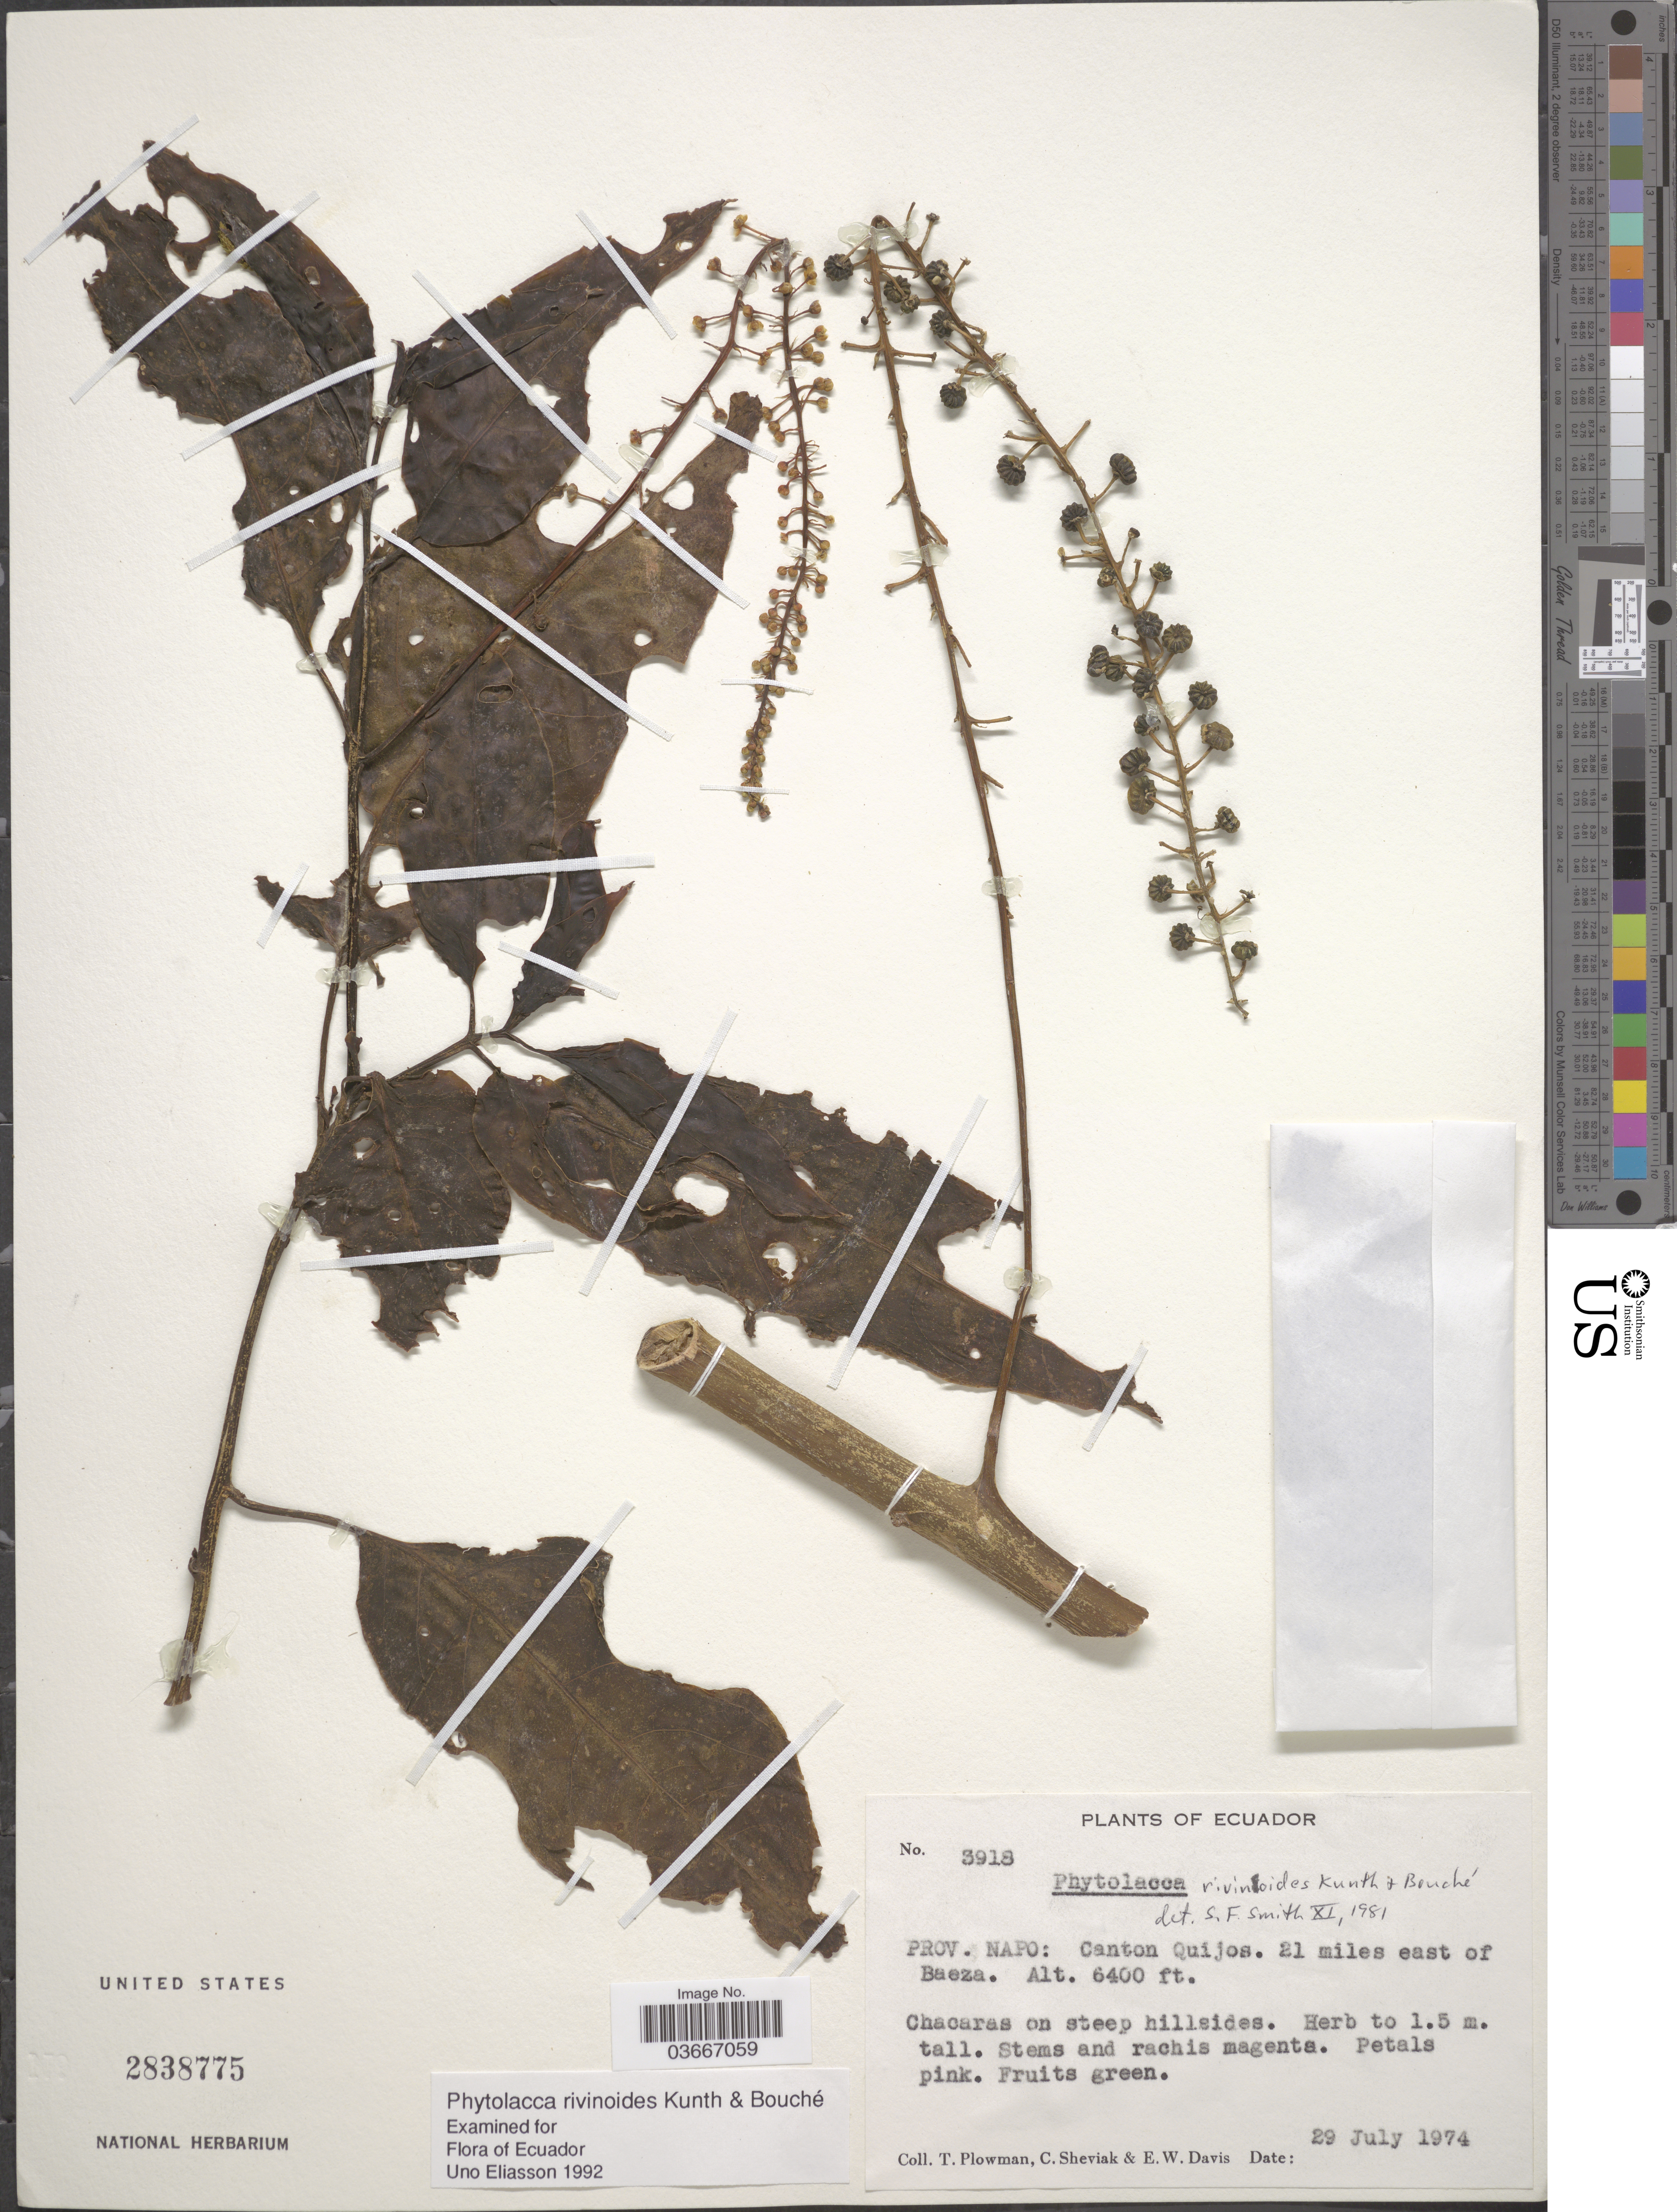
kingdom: Plantae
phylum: Tracheophyta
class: Magnoliopsida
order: Caryophyllales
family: Phytolaccaceae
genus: Phytolacca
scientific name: Phytolacca rivinoides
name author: Kunth & C.D. Bouché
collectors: T. Plowman, C. J. Sheviak & E. W. Davis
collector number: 3918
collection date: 1974-07-29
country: Ecuador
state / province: Napo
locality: Canton Quijos. 21 miles east of Baeza.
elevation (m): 1951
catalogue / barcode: US 2838775